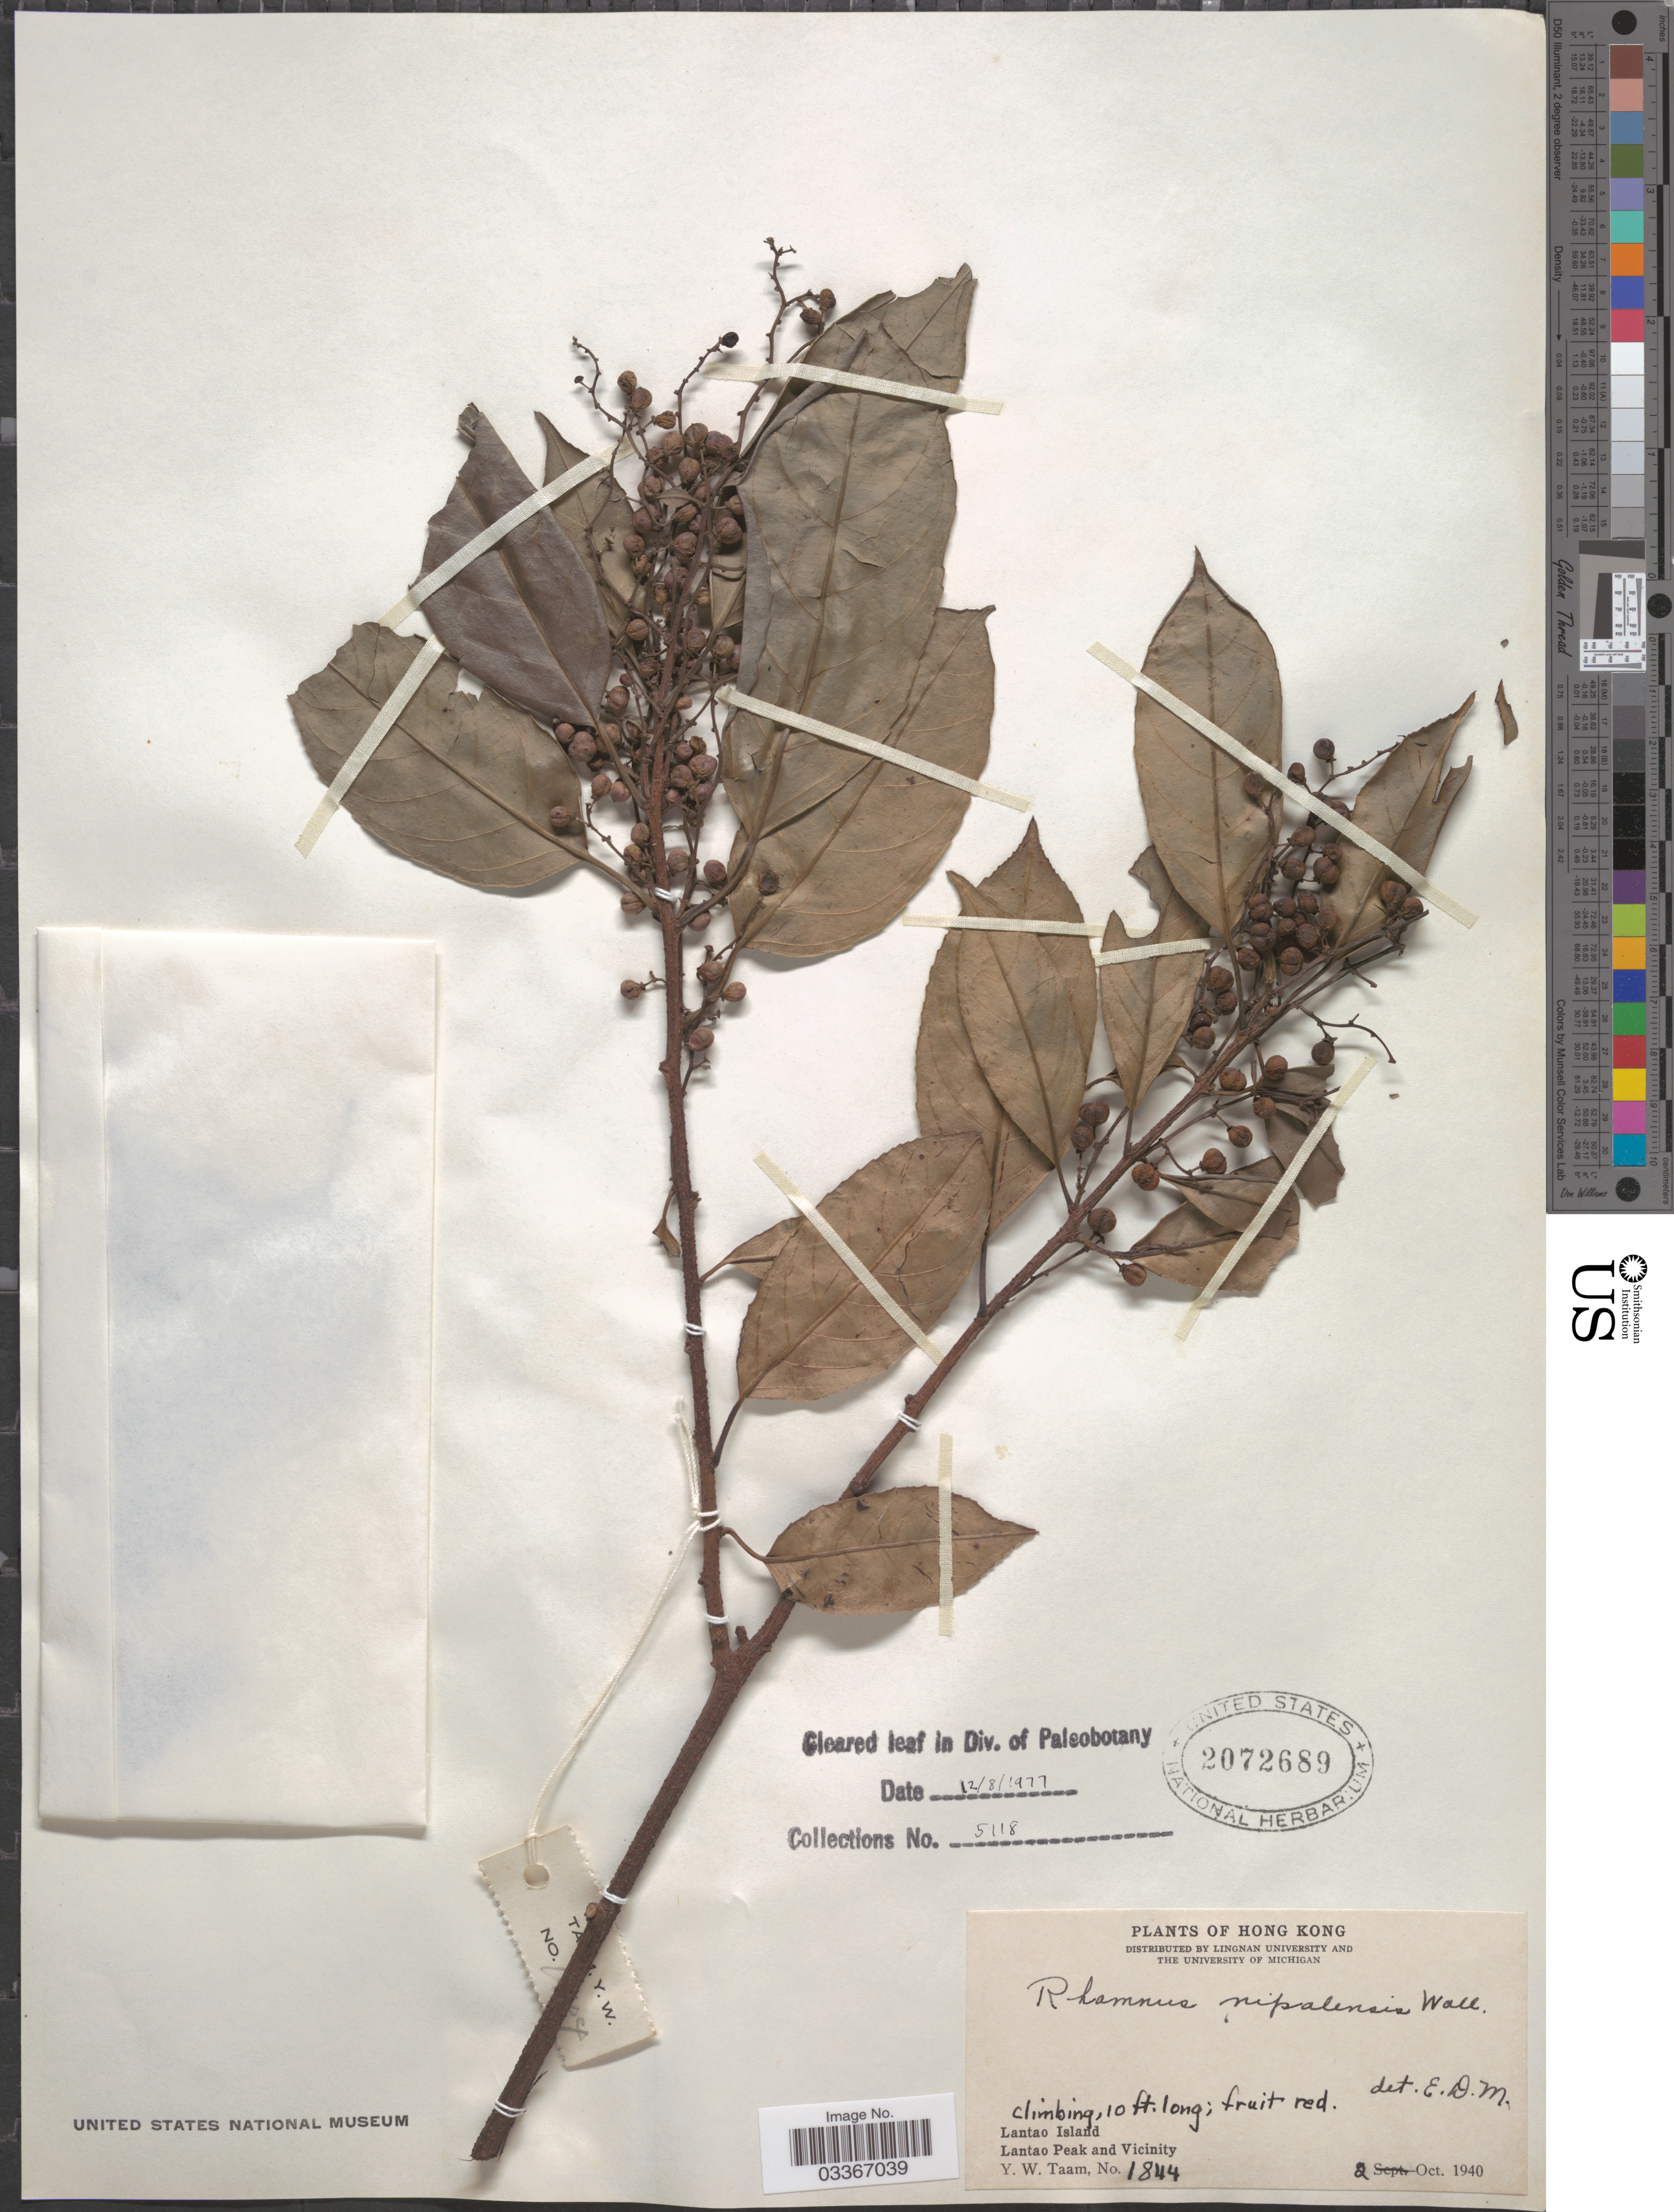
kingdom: Plantae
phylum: Tracheophyta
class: Magnoliopsida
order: Rosales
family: Rhamnaceae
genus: Rhamnus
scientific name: Rhamnus nepalensis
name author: (Wall.) M.A. Lawson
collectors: Y. W. Taam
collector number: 1844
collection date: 1940-10-02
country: China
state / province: Hong Kong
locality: Lantao Island. Lantao Peak and Vicinity.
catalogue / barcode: US 2072689